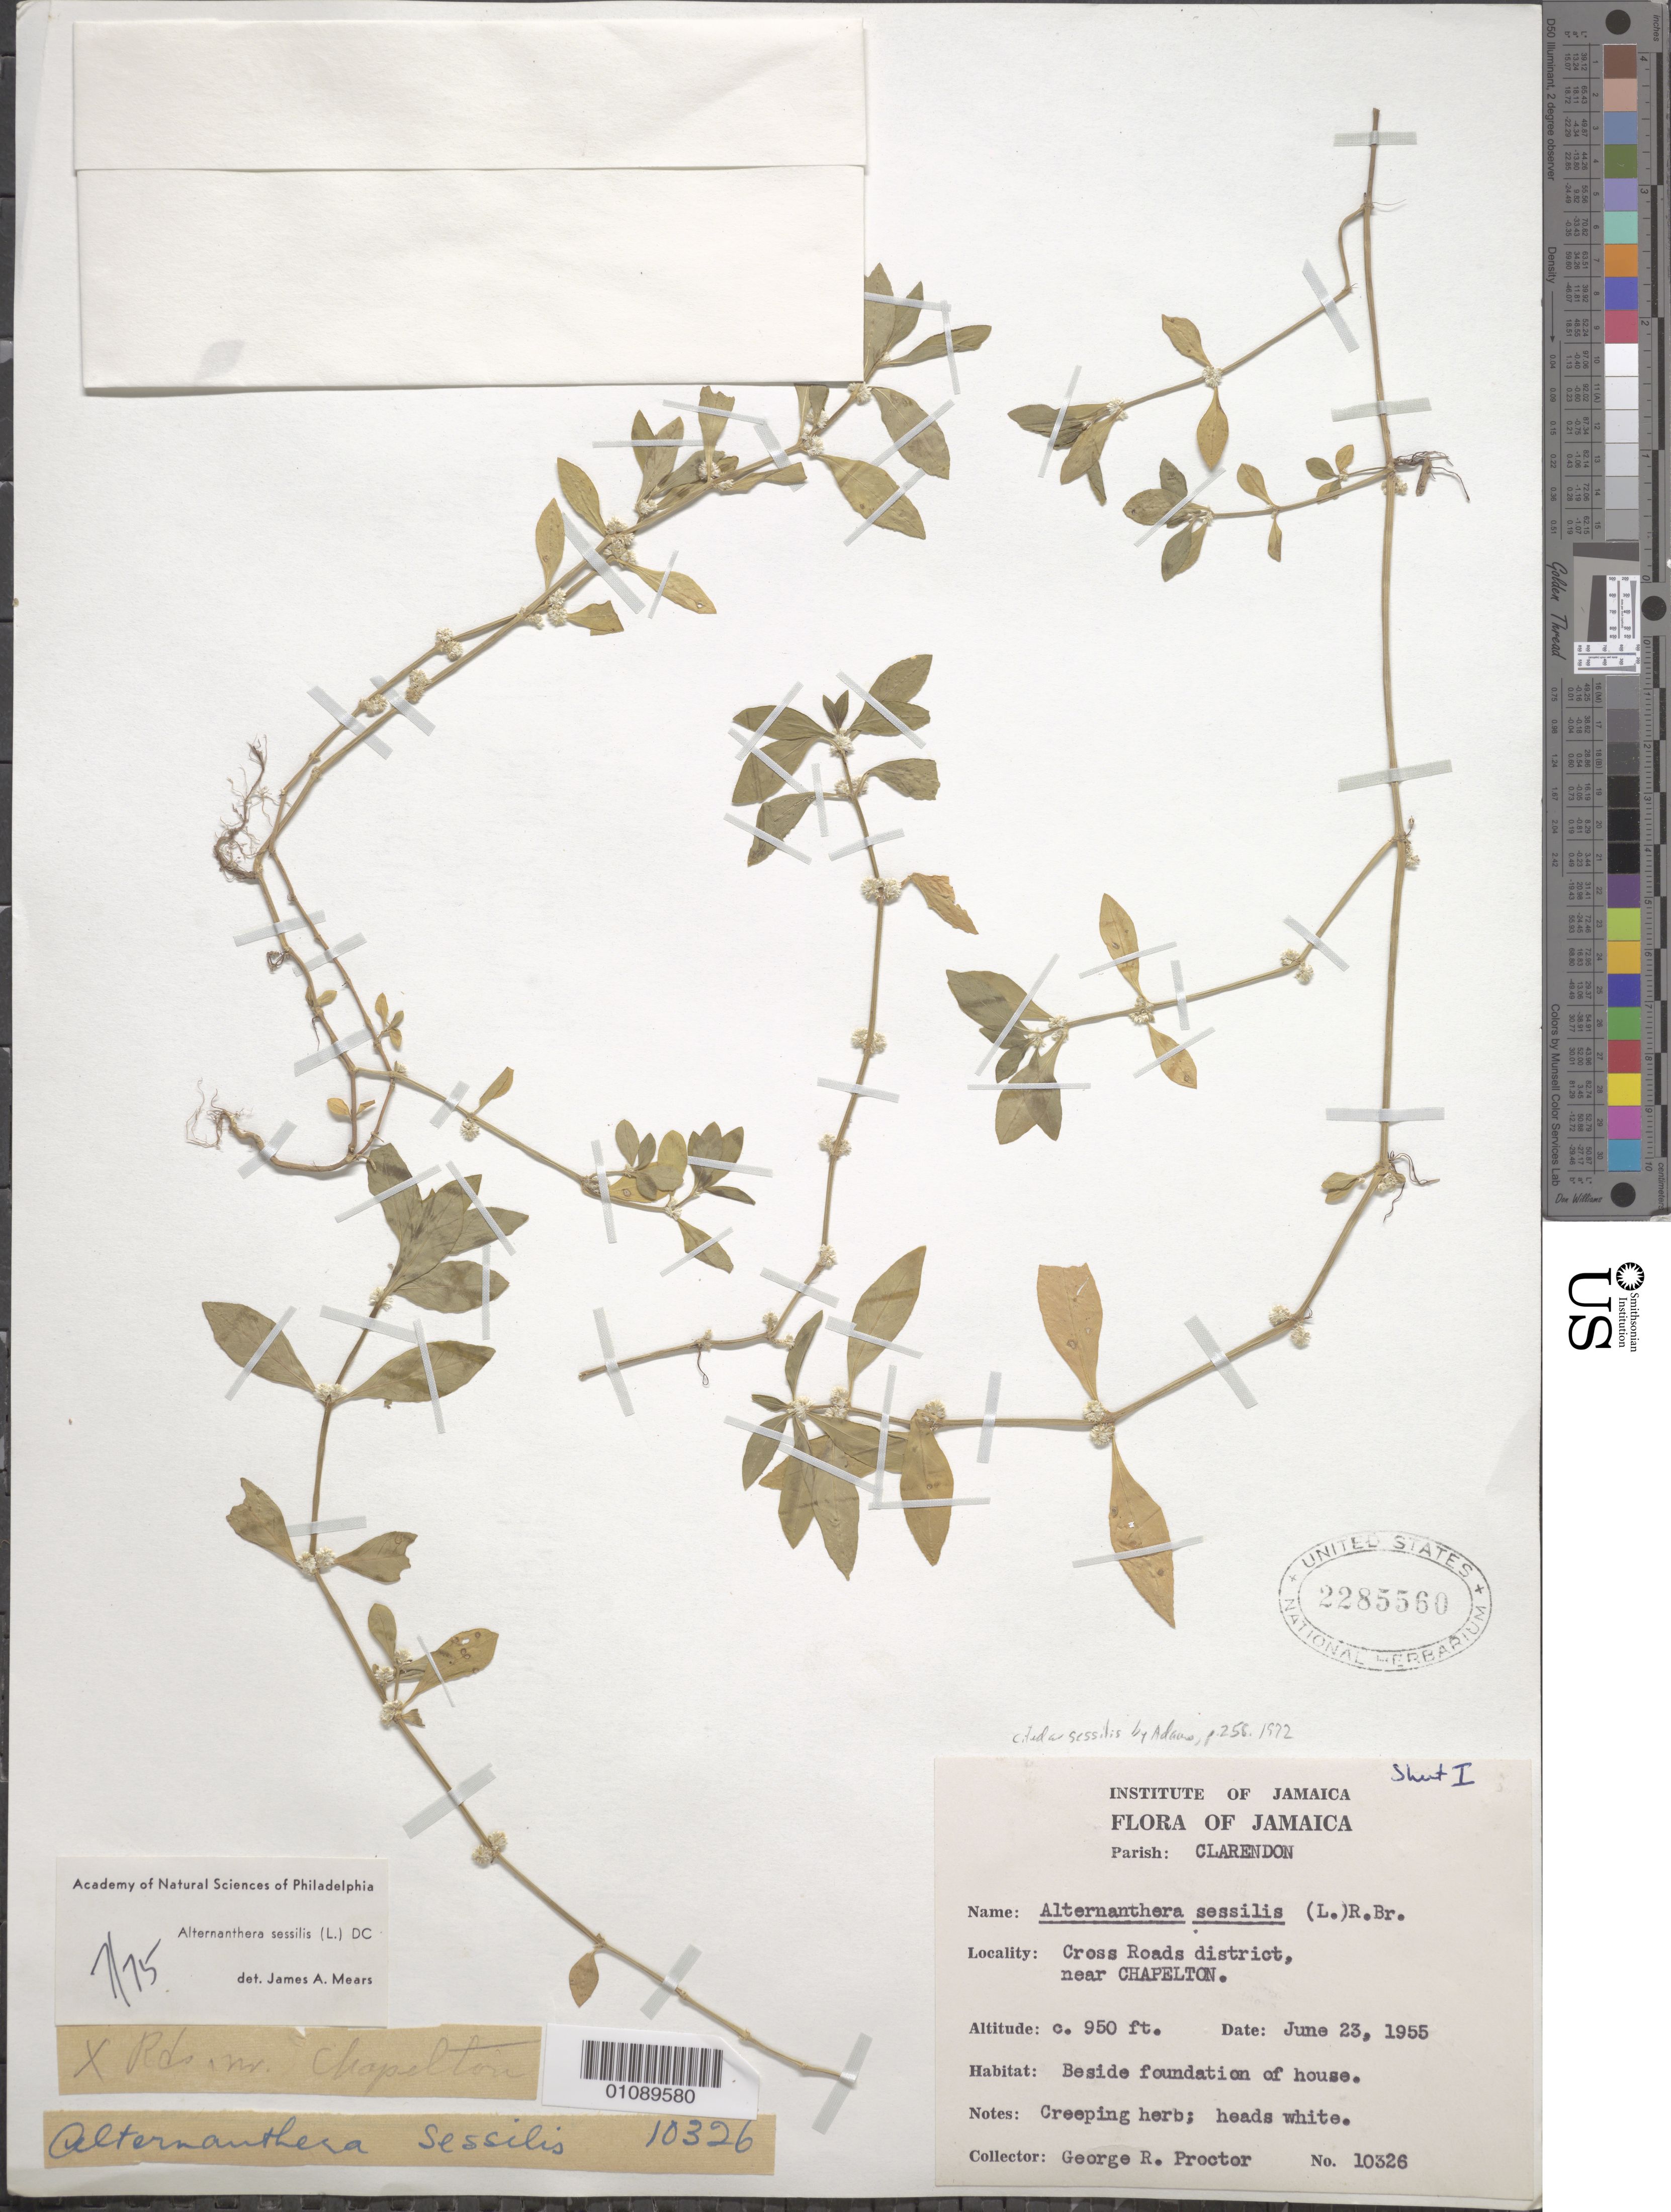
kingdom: Plantae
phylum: Tracheophyta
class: Magnoliopsida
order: Caryophyllales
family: Amaranthaceae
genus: Alternanthera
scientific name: Alternanthera sessilis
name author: (L.) DC.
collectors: G. R. Proctor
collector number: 10326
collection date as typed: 23 Jun 1955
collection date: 1955-06-23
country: Jamaica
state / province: Clarendon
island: Jamaica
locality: Cross Roads district, near Chapleton.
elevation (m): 290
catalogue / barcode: US 2285560